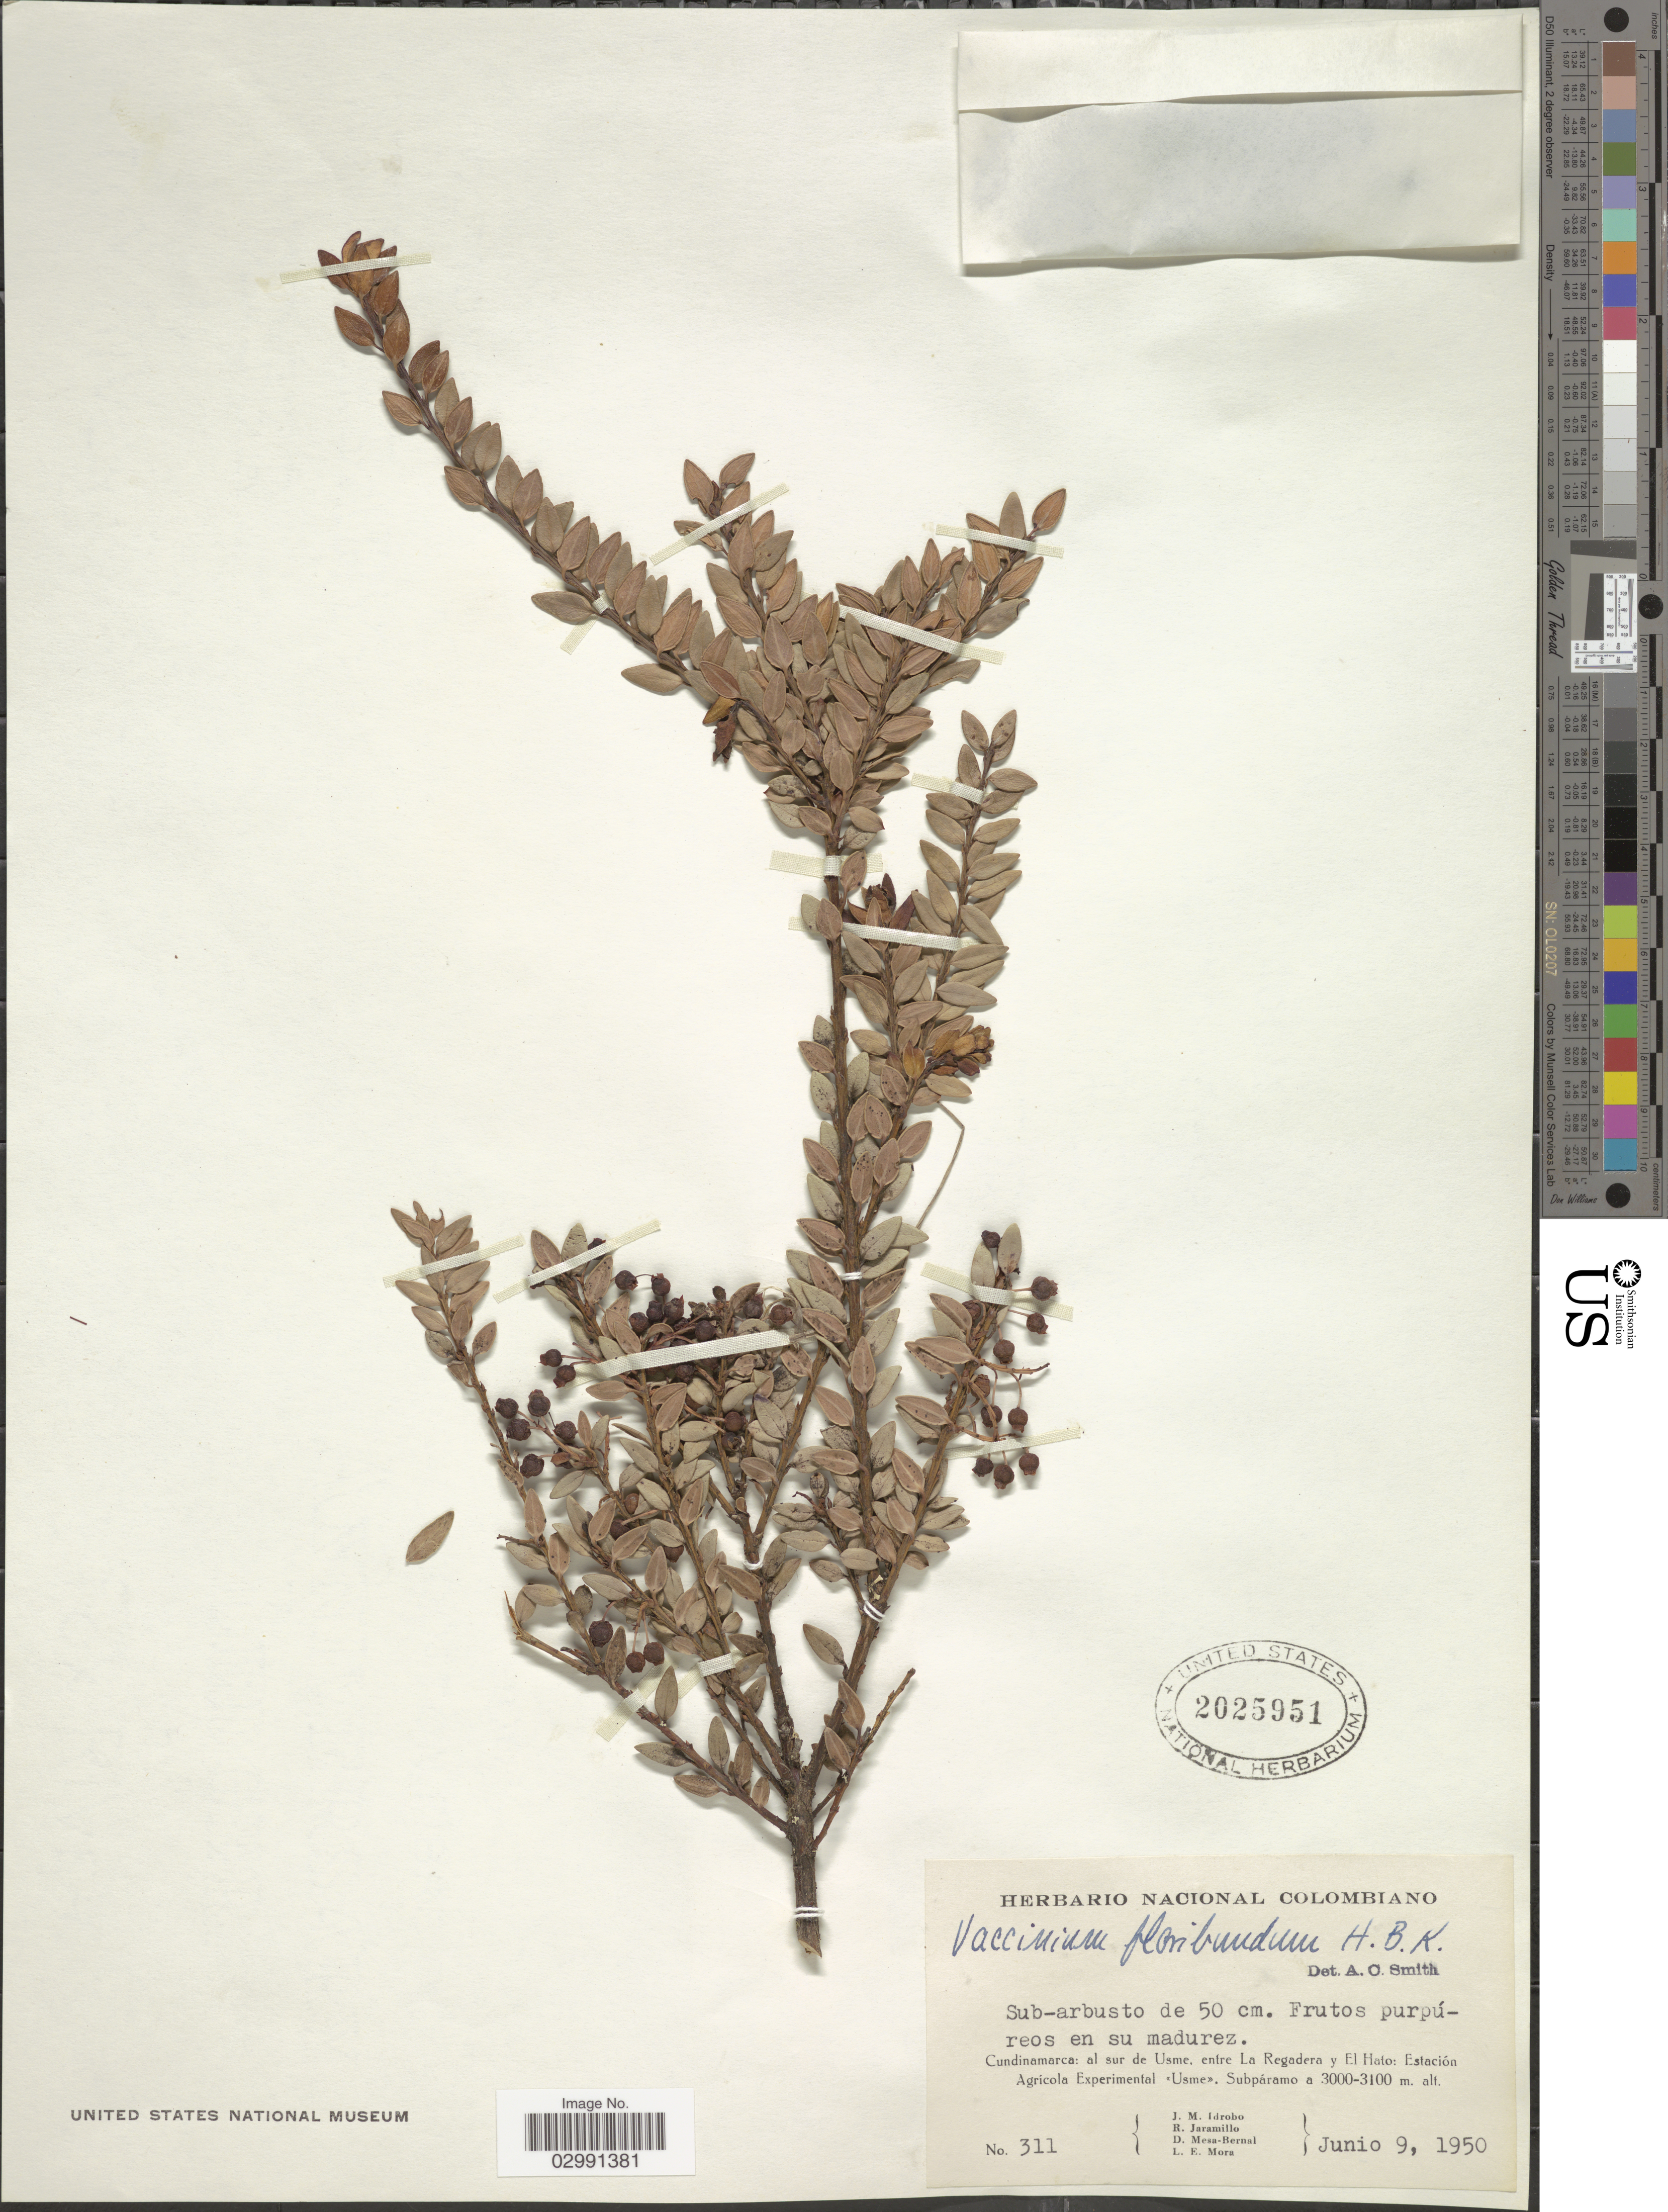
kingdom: Plantae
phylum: Tracheophyta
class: Magnoliopsida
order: Ericales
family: Ericaceae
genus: Vaccinium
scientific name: Vaccinium floribundum var. floribundum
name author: Kunth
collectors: J. M. Idrobo, R. Jaramillo, D. Mesa-Bernal & L. Mora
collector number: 311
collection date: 1950-06-09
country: Colombia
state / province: Cundinamarca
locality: Al sur de Usme, entre La Regadera y El Hato: Estación Agricola Experimental «Usme».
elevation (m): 3000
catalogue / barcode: US 2025951